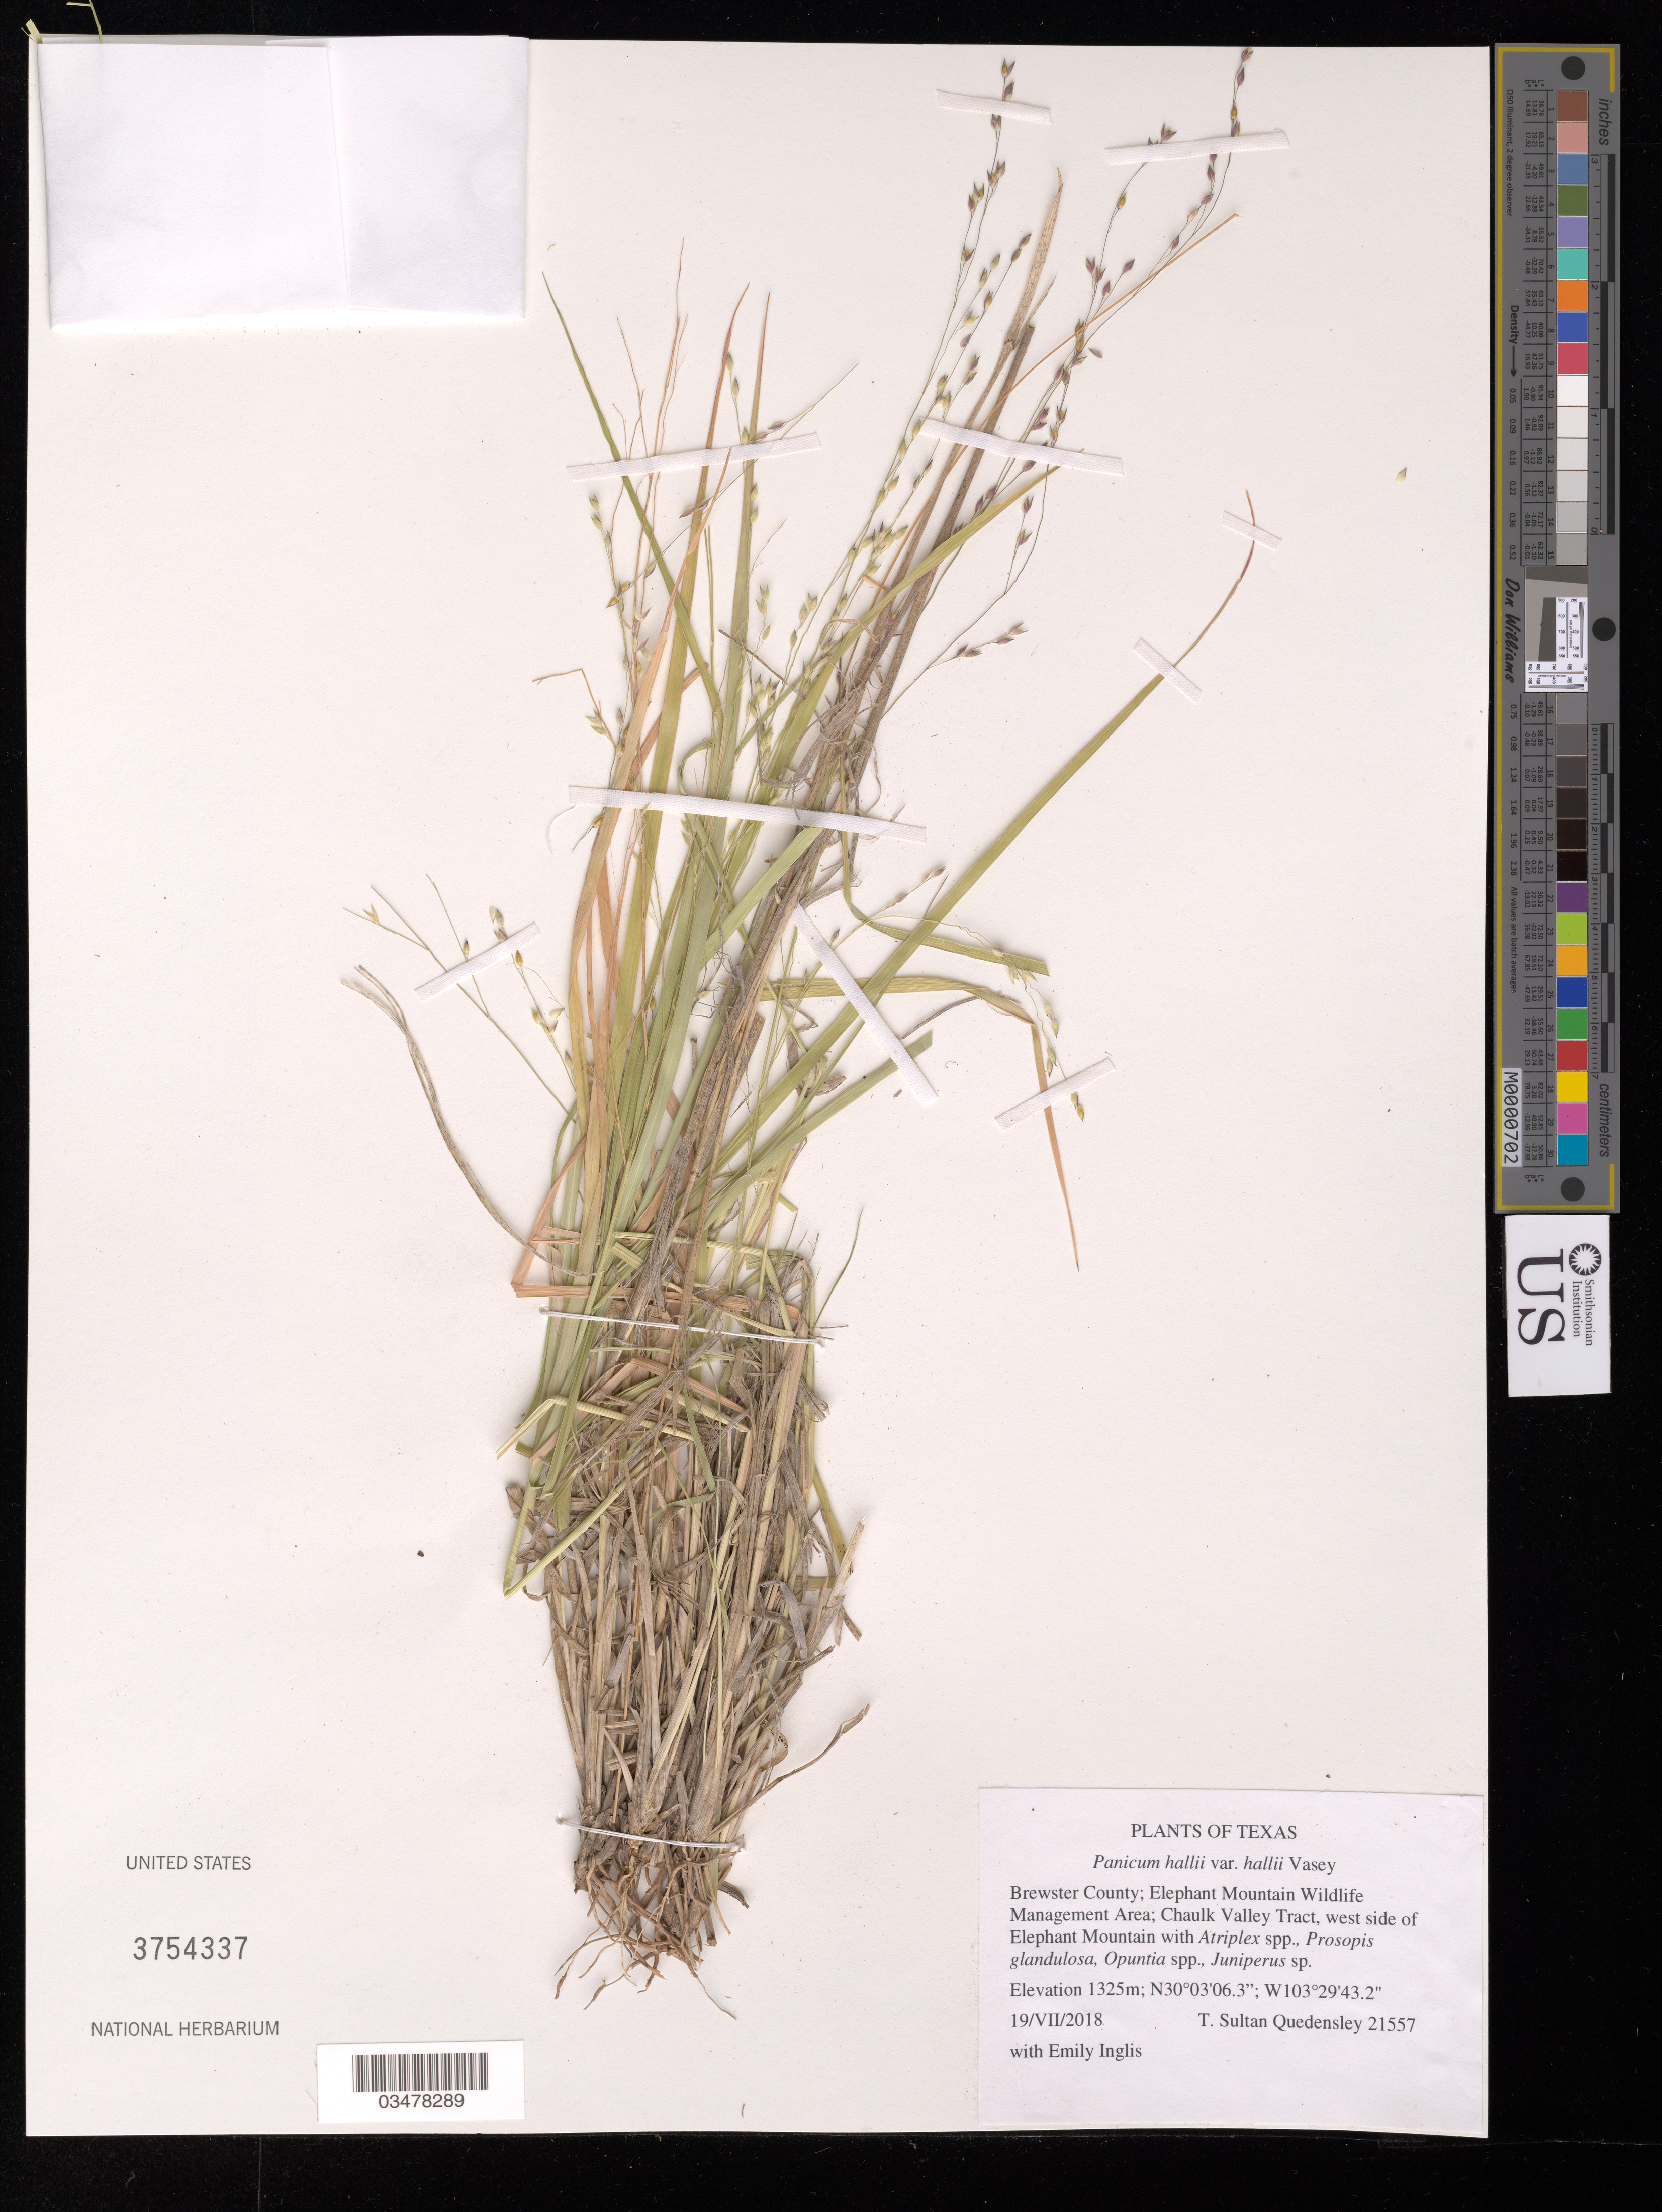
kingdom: Plantae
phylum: Tracheophyta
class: Liliopsida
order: Poales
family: Poaceae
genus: Panicum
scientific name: Panicum hallii var. hallii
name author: Vasey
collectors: T. S. Quedensley & E. Inglis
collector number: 21557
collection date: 2018-07-19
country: United States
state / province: Texas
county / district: Brewster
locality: Elephant Mountain Wildlife Management Area. Chaulk Valley Tract, west side of Elephant Mtn.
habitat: With Atriplex sp., Prosopis glandulosa, Opuntia sp., Juniperus sp.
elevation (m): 1325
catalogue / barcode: US 3754337